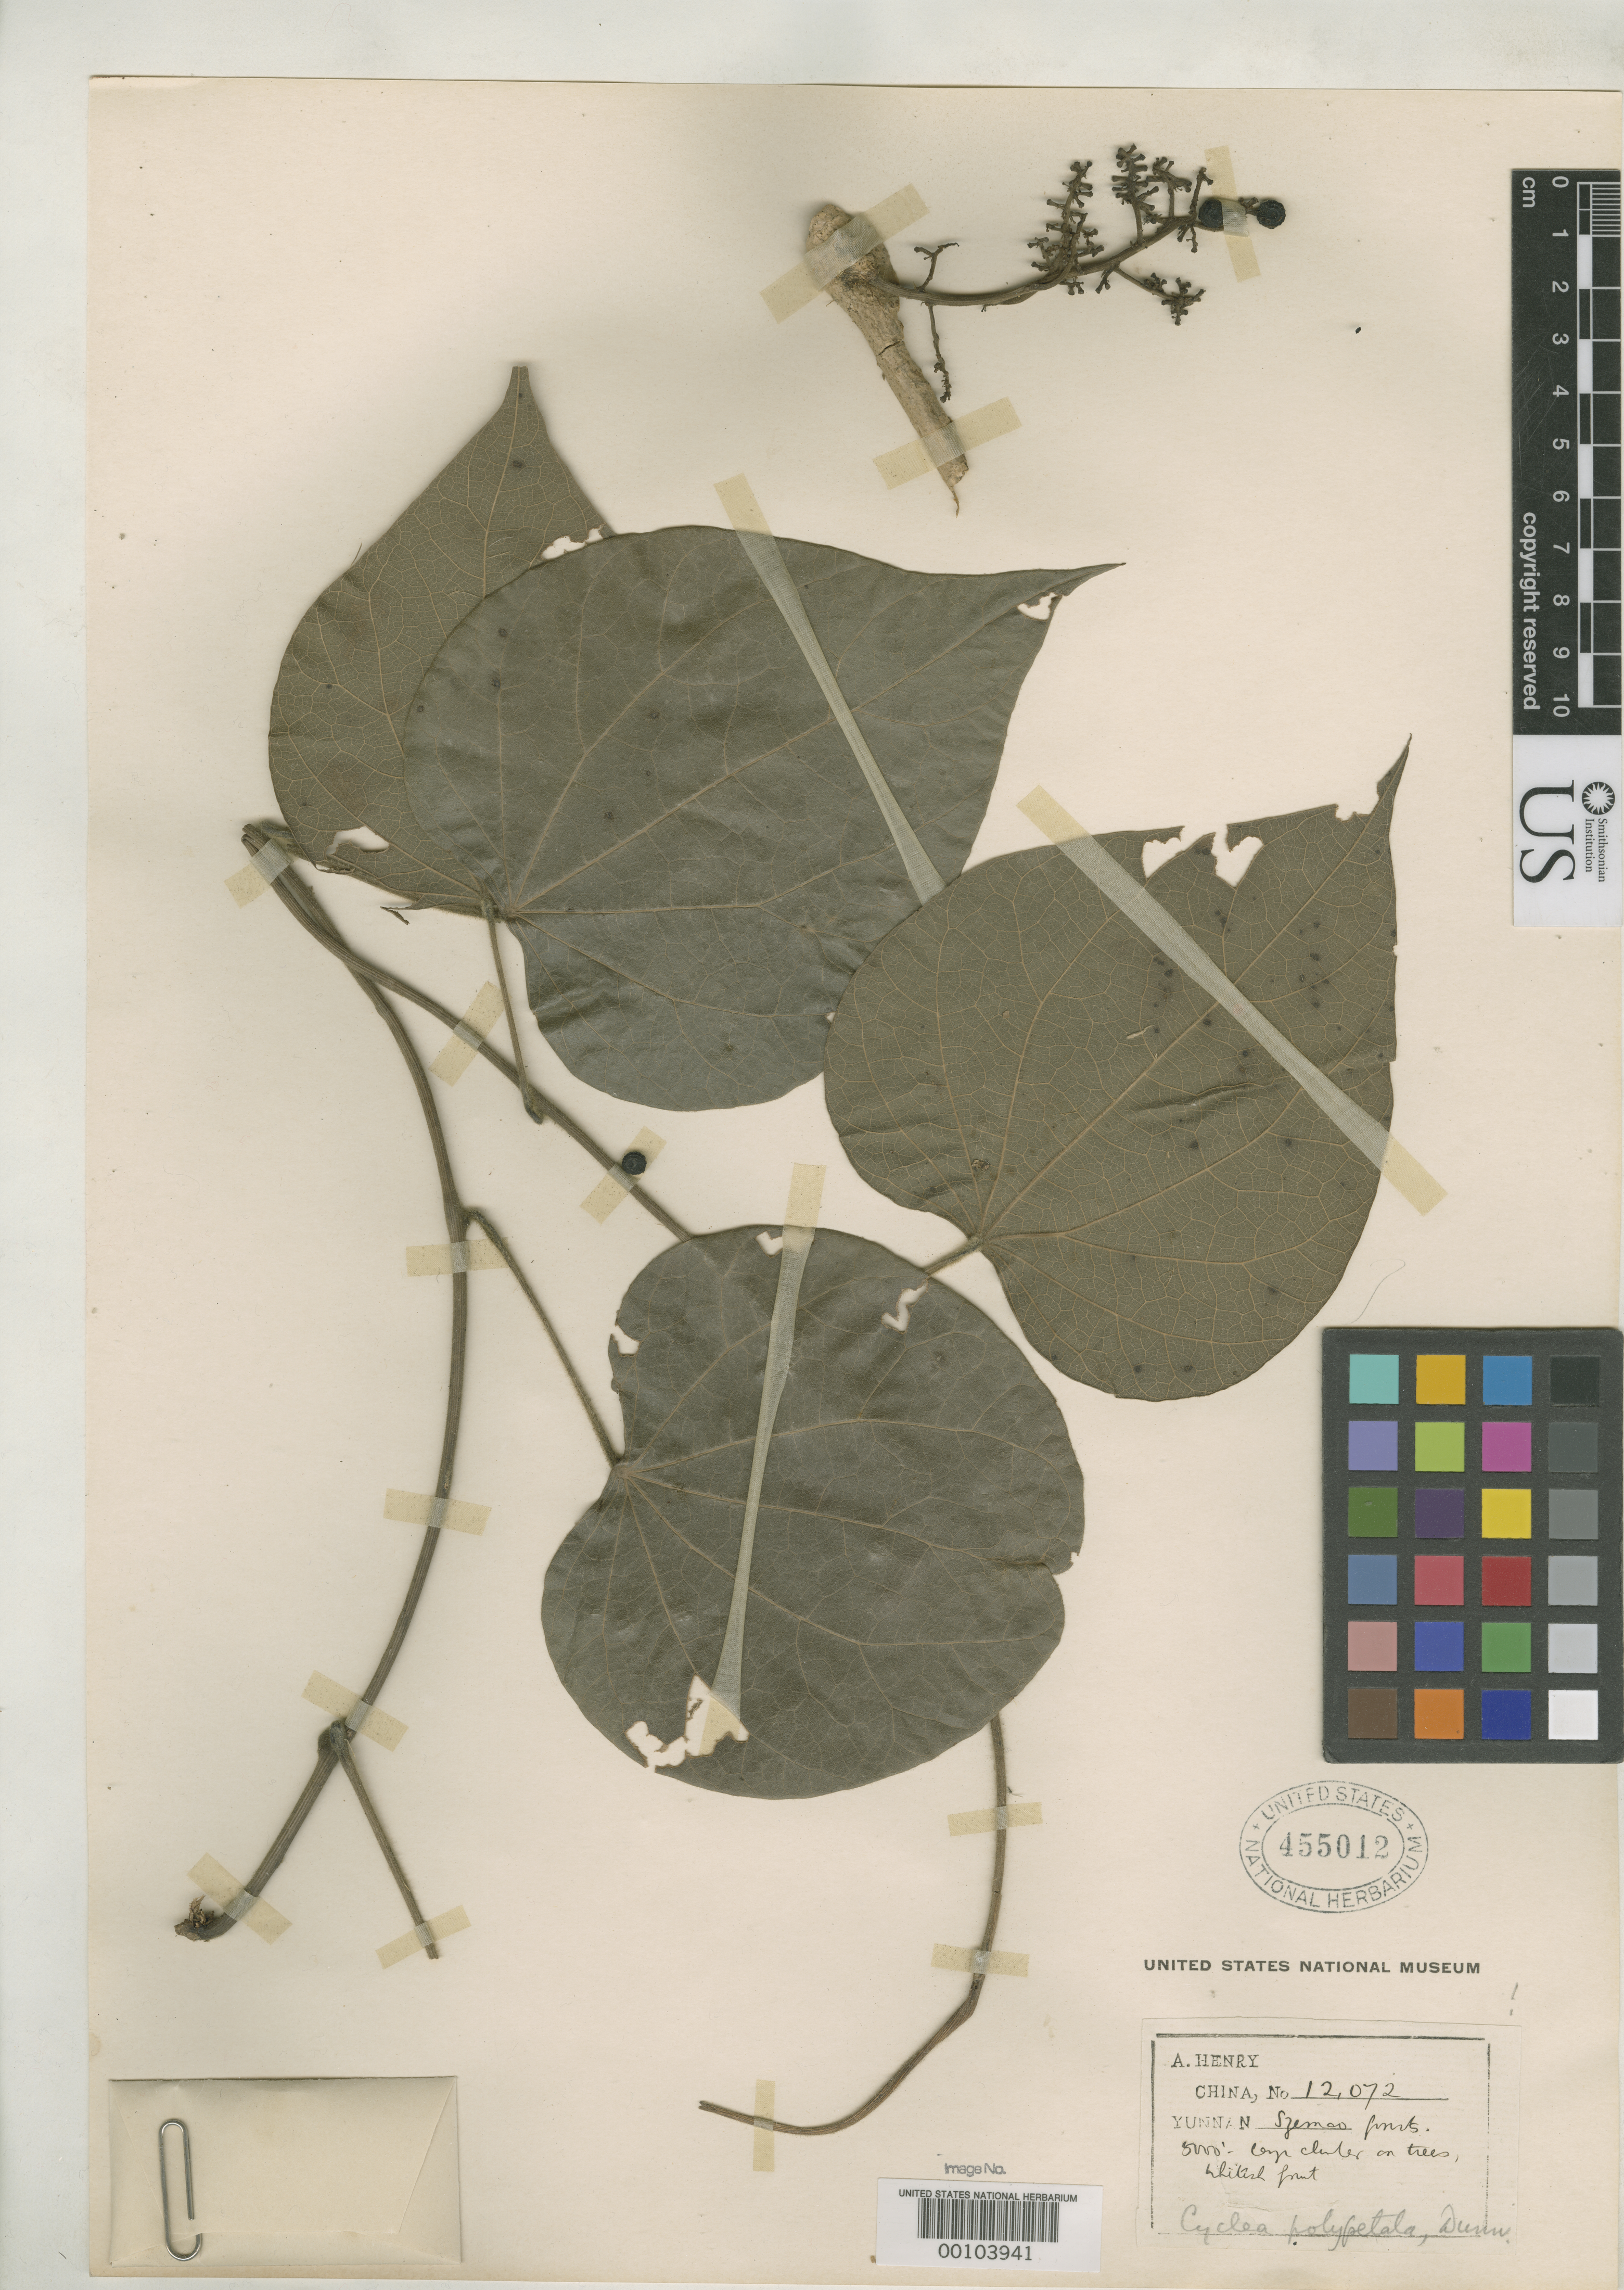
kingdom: Plantae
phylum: Tracheophyta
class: Magnoliopsida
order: Ranunculales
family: Menispermaceae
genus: Cyclea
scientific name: Cyclea polypetala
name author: Dunn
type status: Isosyntype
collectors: A. Henry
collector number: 12072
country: China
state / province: Yunnan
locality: Szemao.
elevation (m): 1524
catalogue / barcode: US 455012